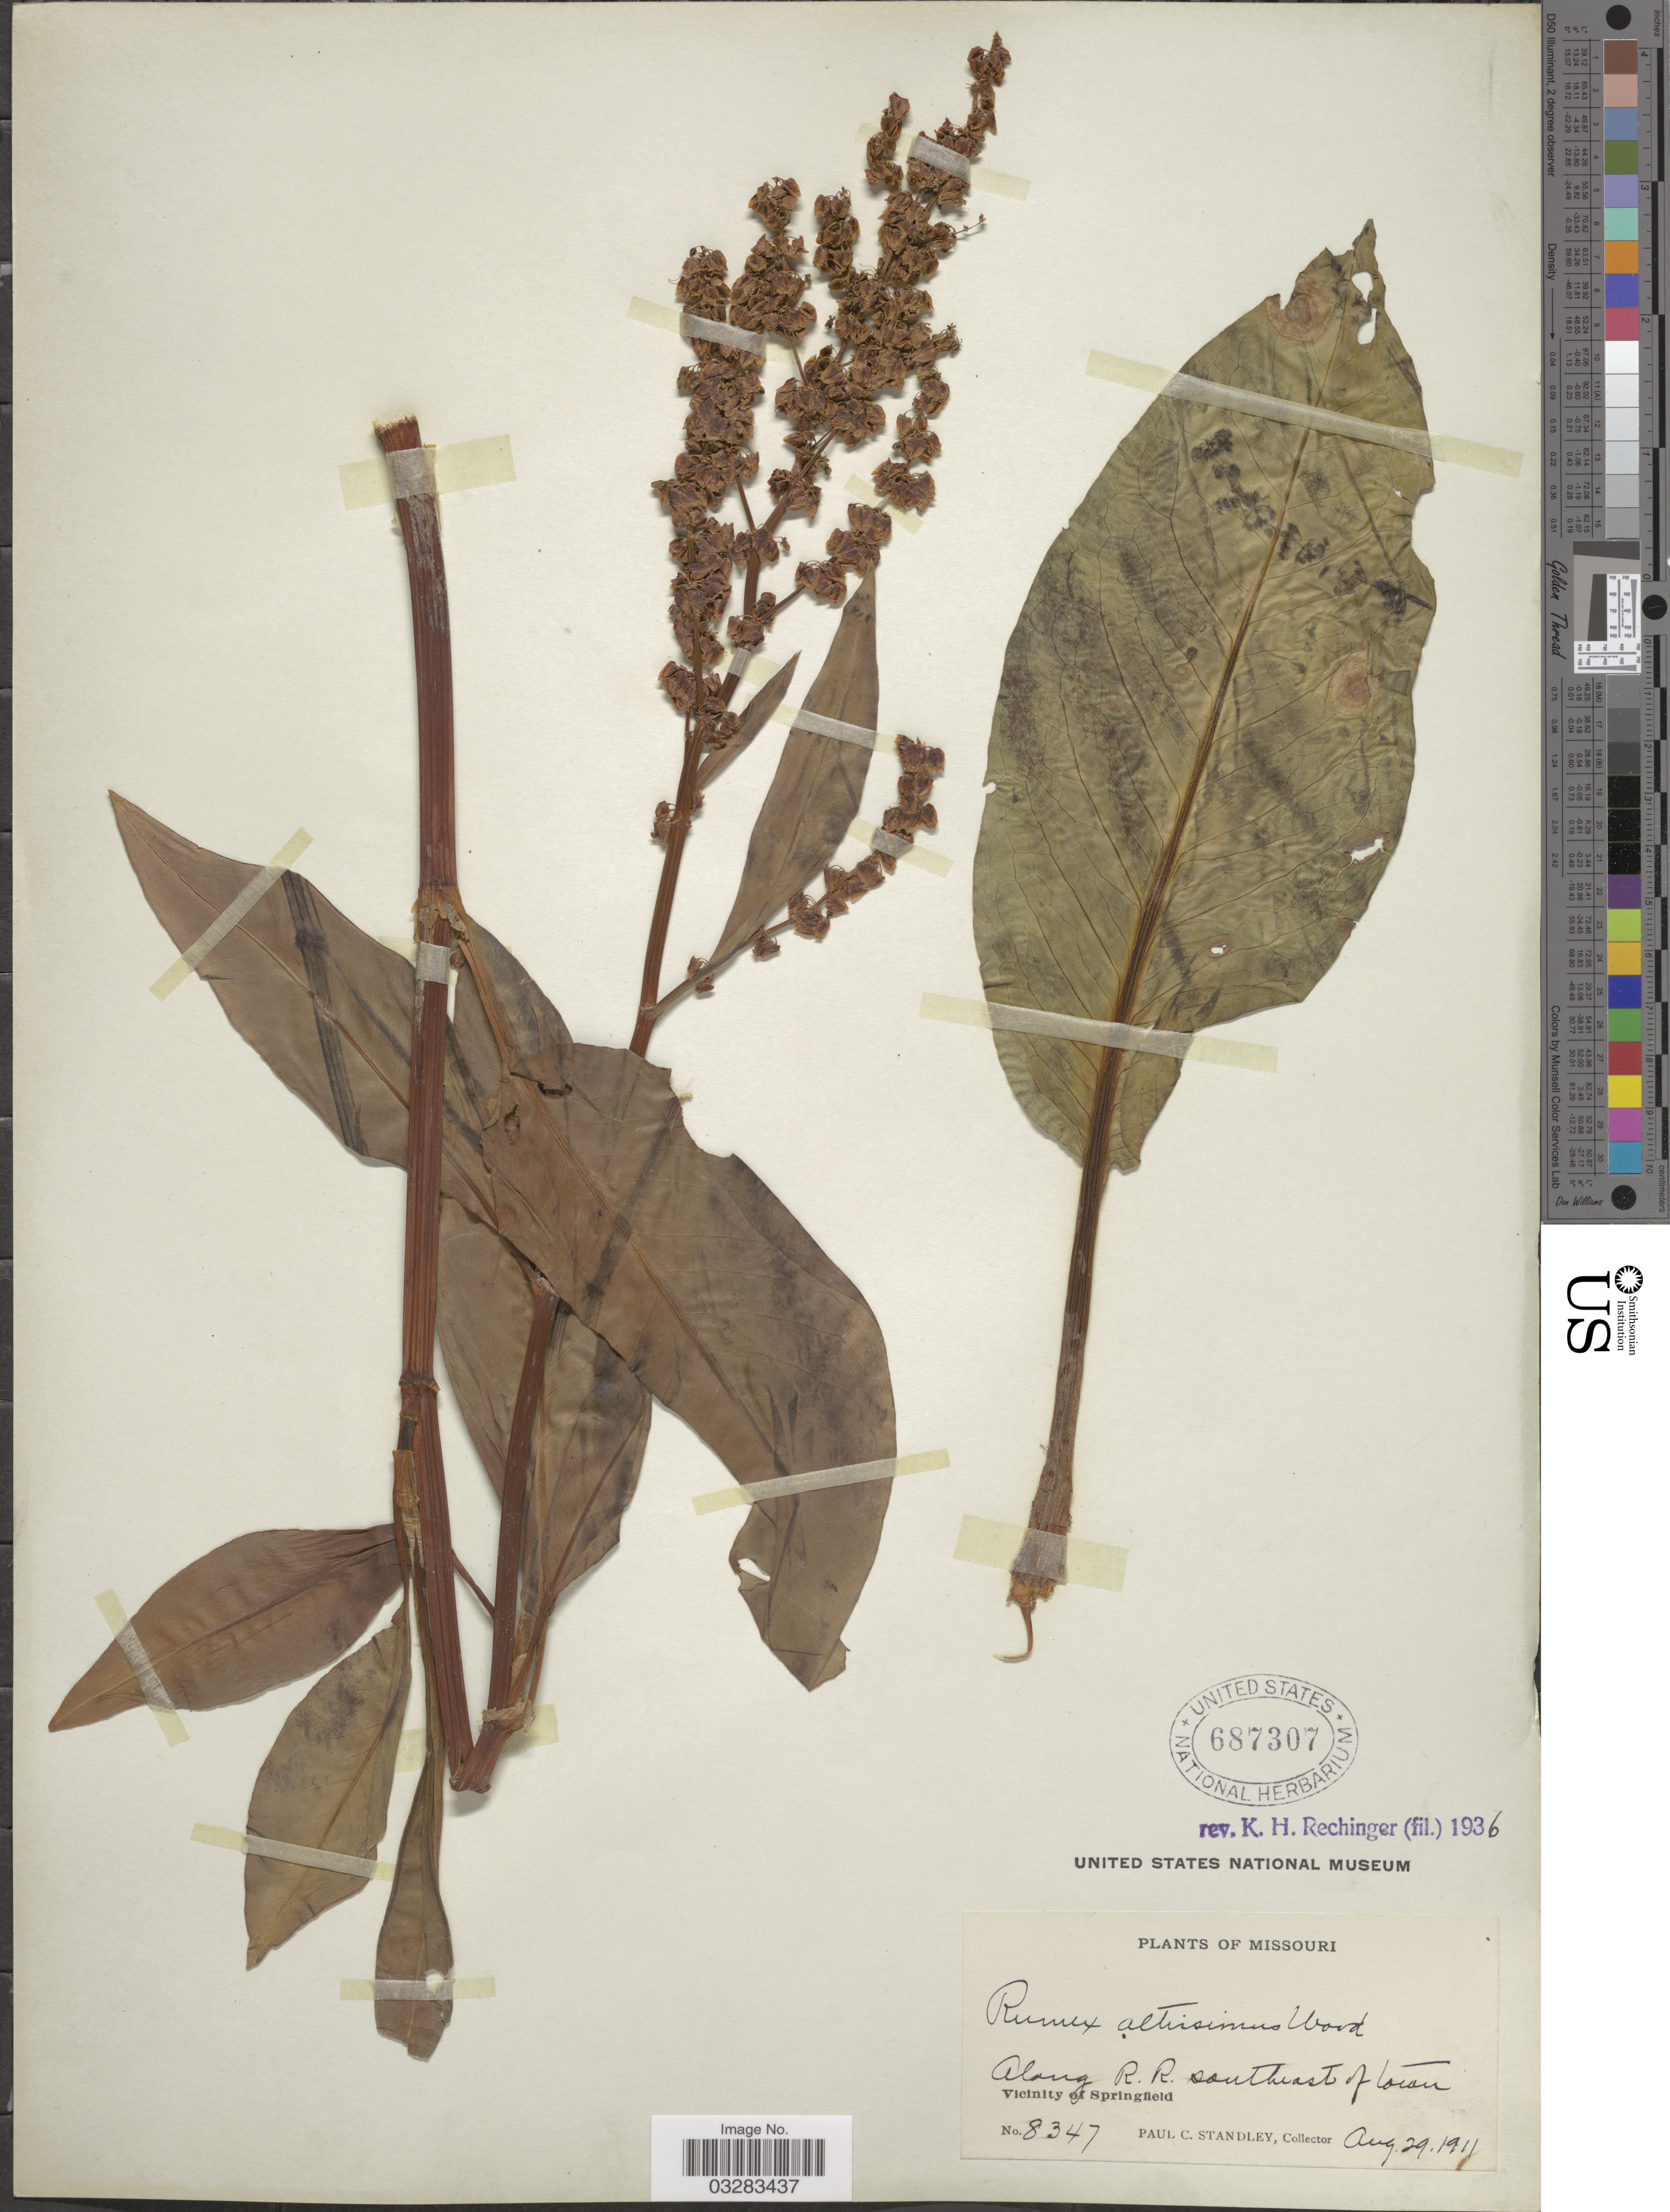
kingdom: Plantae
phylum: Tracheophyta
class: Magnoliopsida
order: Caryophyllales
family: Polygonaceae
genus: Rumex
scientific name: Rumex altissimus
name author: Alph. Wood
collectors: P. C. Standley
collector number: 8347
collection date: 1911-08-29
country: United States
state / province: Missouri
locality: Along R. R. southeast of town. Vicinity of Springfield.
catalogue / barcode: US 687307